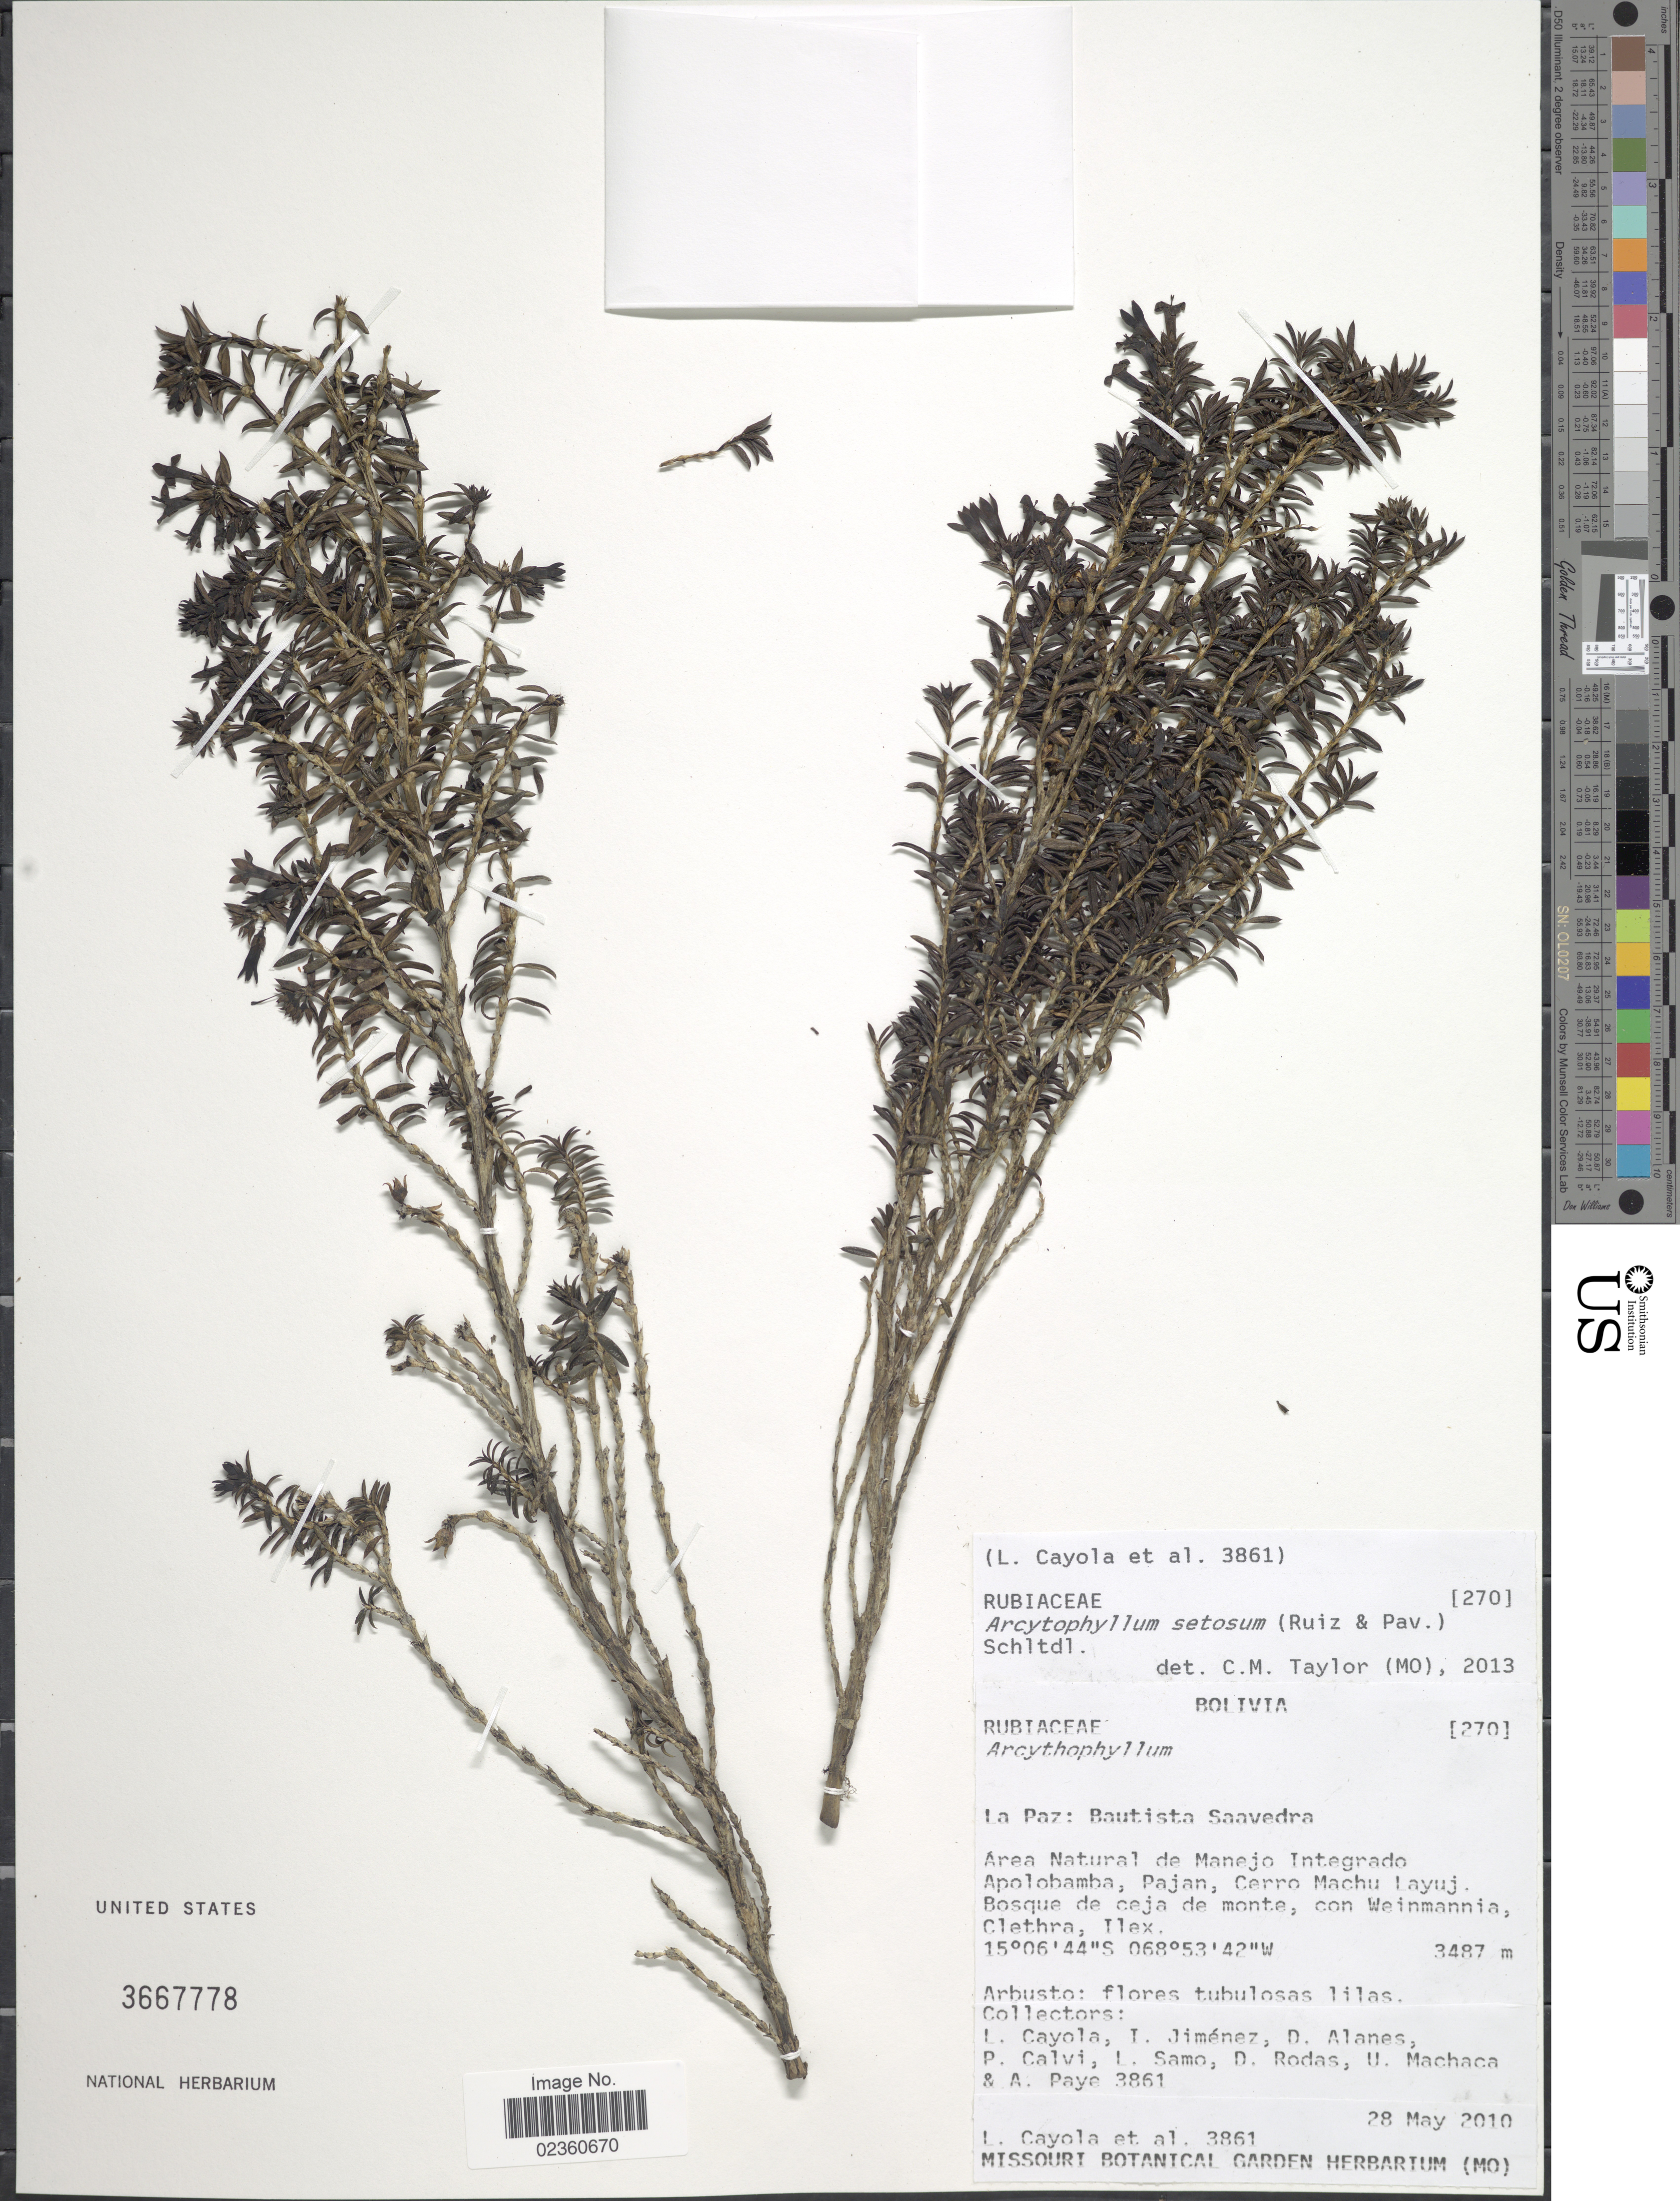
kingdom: Plantae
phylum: Tracheophyta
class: Magnoliopsida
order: Gentianales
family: Rubiaceae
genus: Arcytophyllum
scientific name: Arcytophyllum setosum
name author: (Ruiz & Pav.) Schltdl.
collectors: L. Cayola, I. Jimenez, D. Alanes, P. Calvi & et al.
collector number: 3861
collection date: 2010-05-28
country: Bolivia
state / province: La Paz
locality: Bautista Saavedra, Área Natural de Manejo Integrado Apolobamba, Pajan, cerro Machu Layuj. Bosque de ceja de monte Weinmannia, Clethra, Ilex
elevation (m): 3487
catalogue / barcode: US 3667778